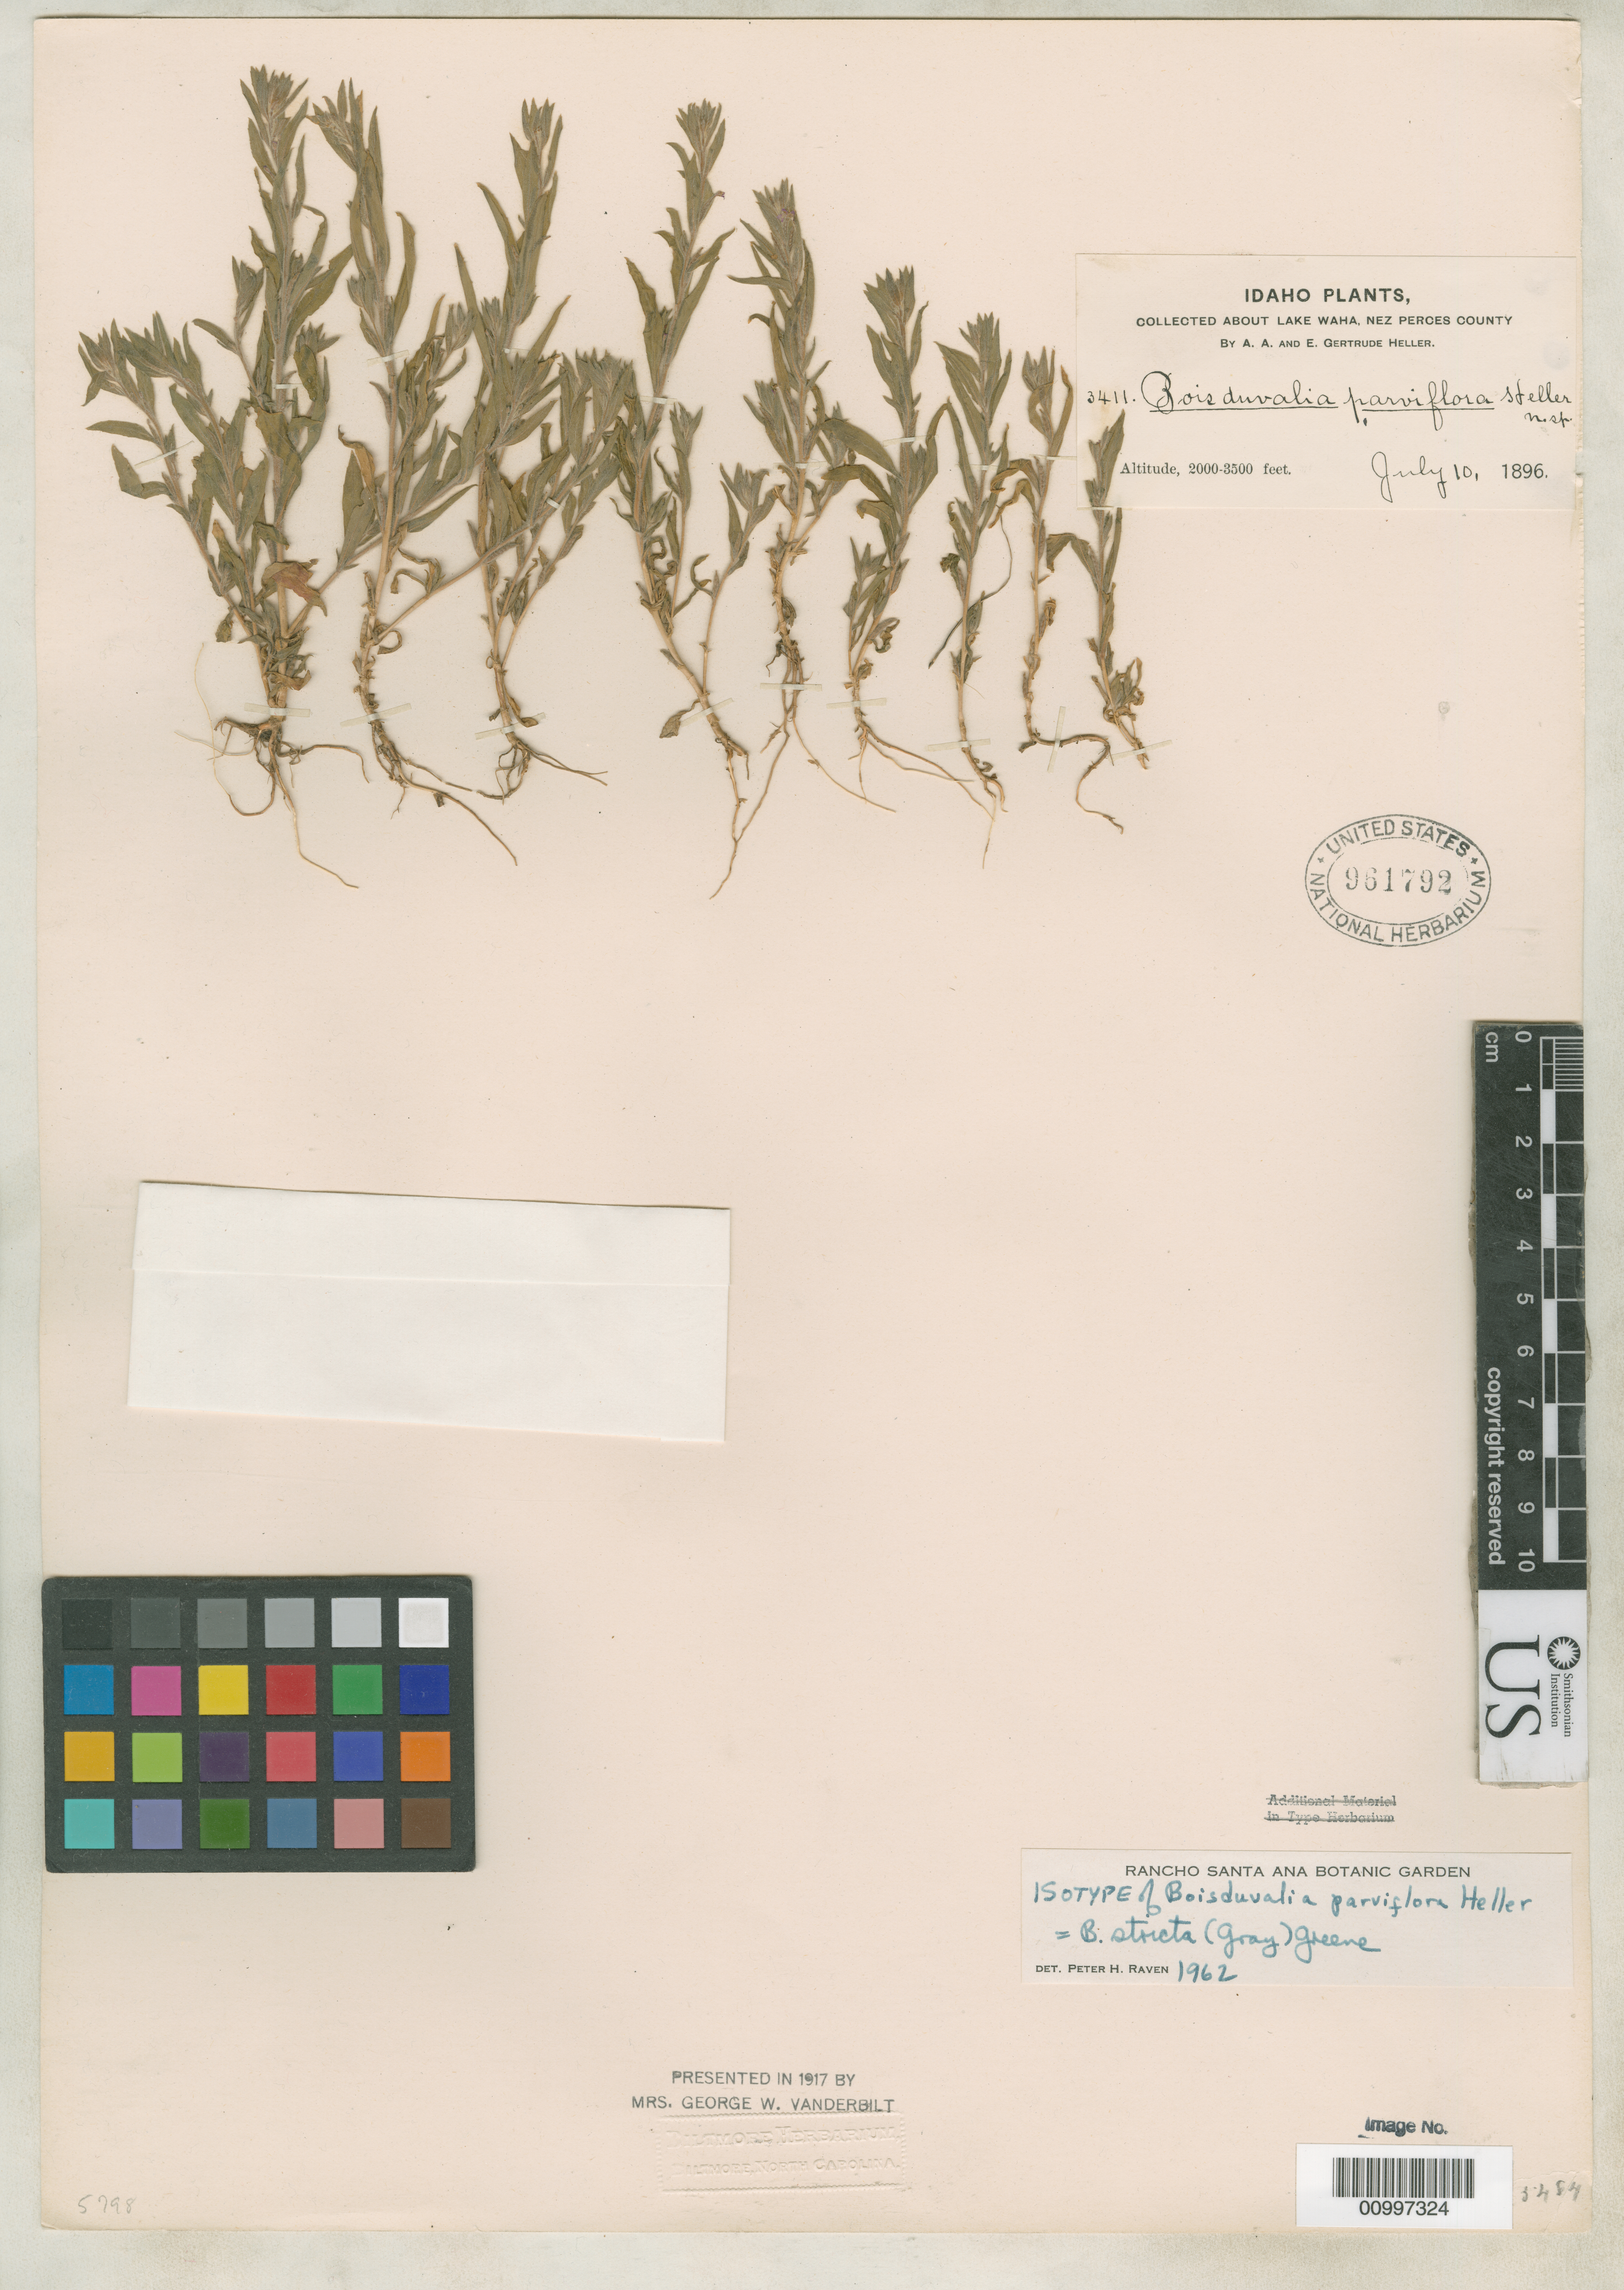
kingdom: Plantae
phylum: Tracheophyta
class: Magnoliopsida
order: Myrtales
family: Onagraceae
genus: Boisduvalia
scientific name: Boisduvalia parviflora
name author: A. Heller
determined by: Raven, P. H., (MO), Missouri Botanical Garden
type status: Isotype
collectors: A. A. Heller & E. G. Heller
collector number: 3411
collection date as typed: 10 Jul 1896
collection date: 1896-07-10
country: United States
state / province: Idaho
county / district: Nez Perce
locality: About Lake Waha.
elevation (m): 610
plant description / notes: Holotype at MIN.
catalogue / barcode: US 961792